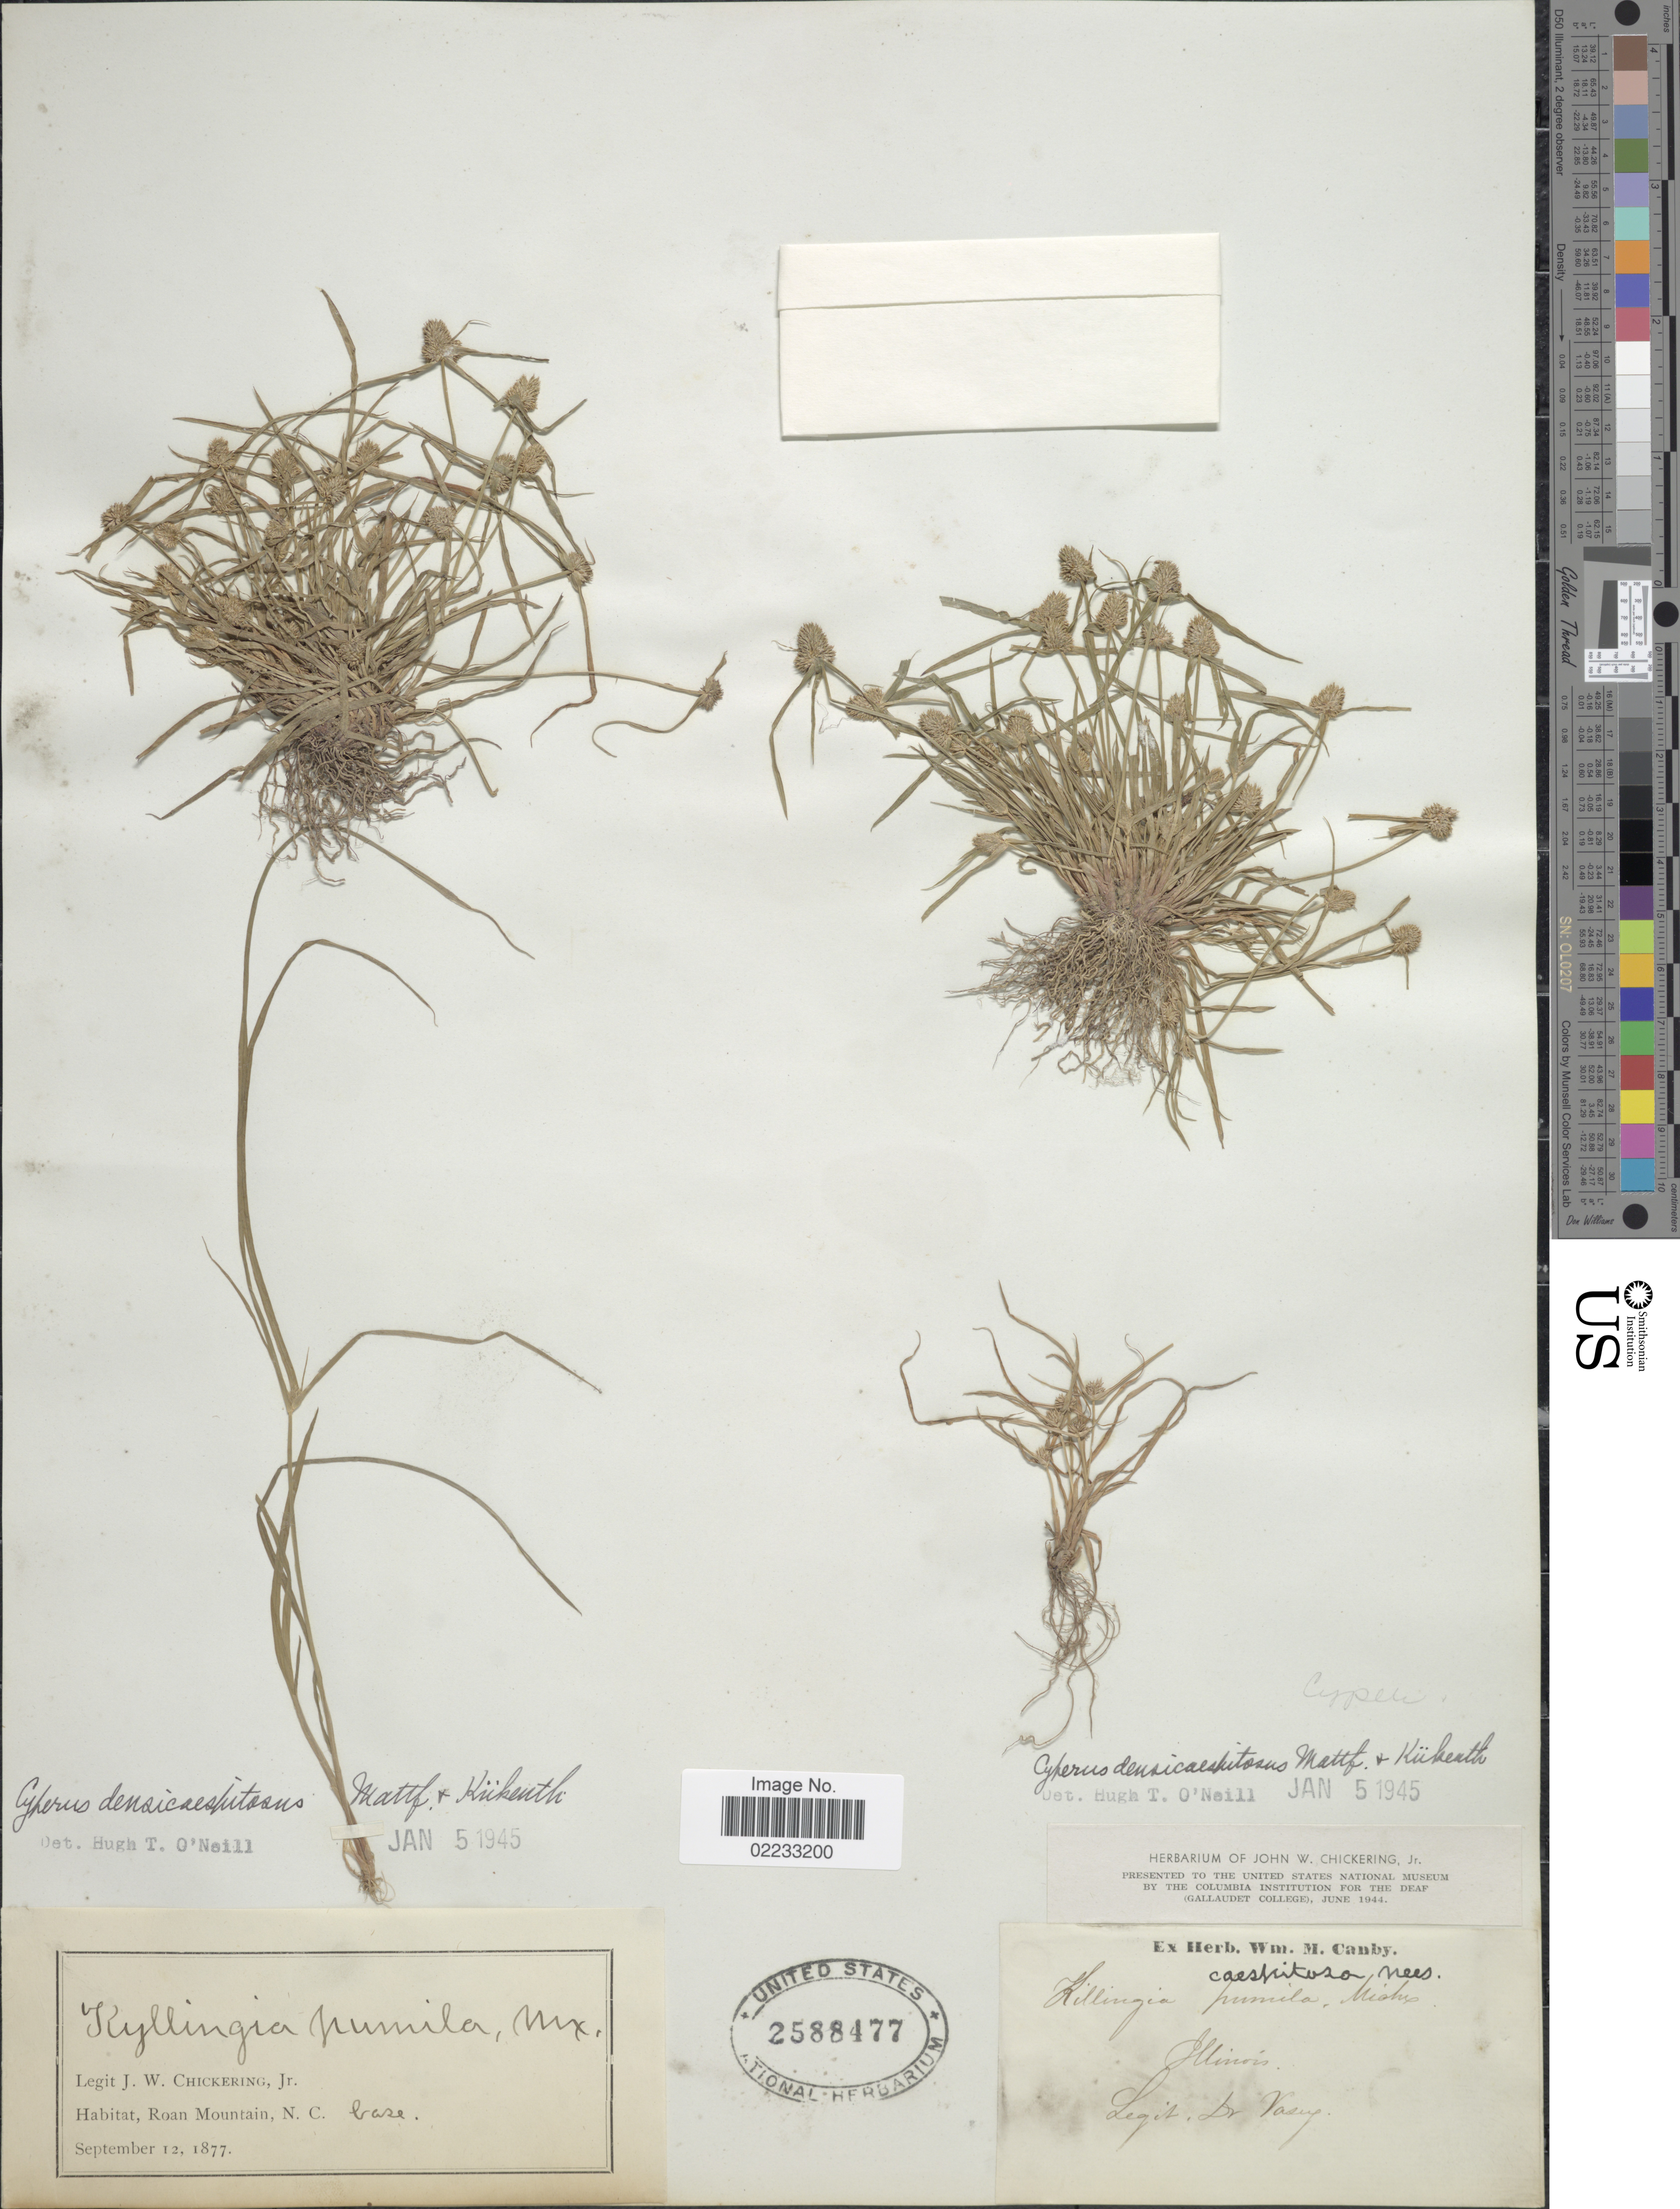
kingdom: Plantae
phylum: Tracheophyta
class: Liliopsida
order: Poales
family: Cyperaceae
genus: Cyperus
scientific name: Cyperus hortensis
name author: (Salzm. ex Steud.) Dorr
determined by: Strong, Mark T., (BOT), Smithsonian Institution - National Museum of Natural History (UNITED STATES)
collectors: G. Vasey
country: United States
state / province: Illinois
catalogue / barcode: US 2588477-2